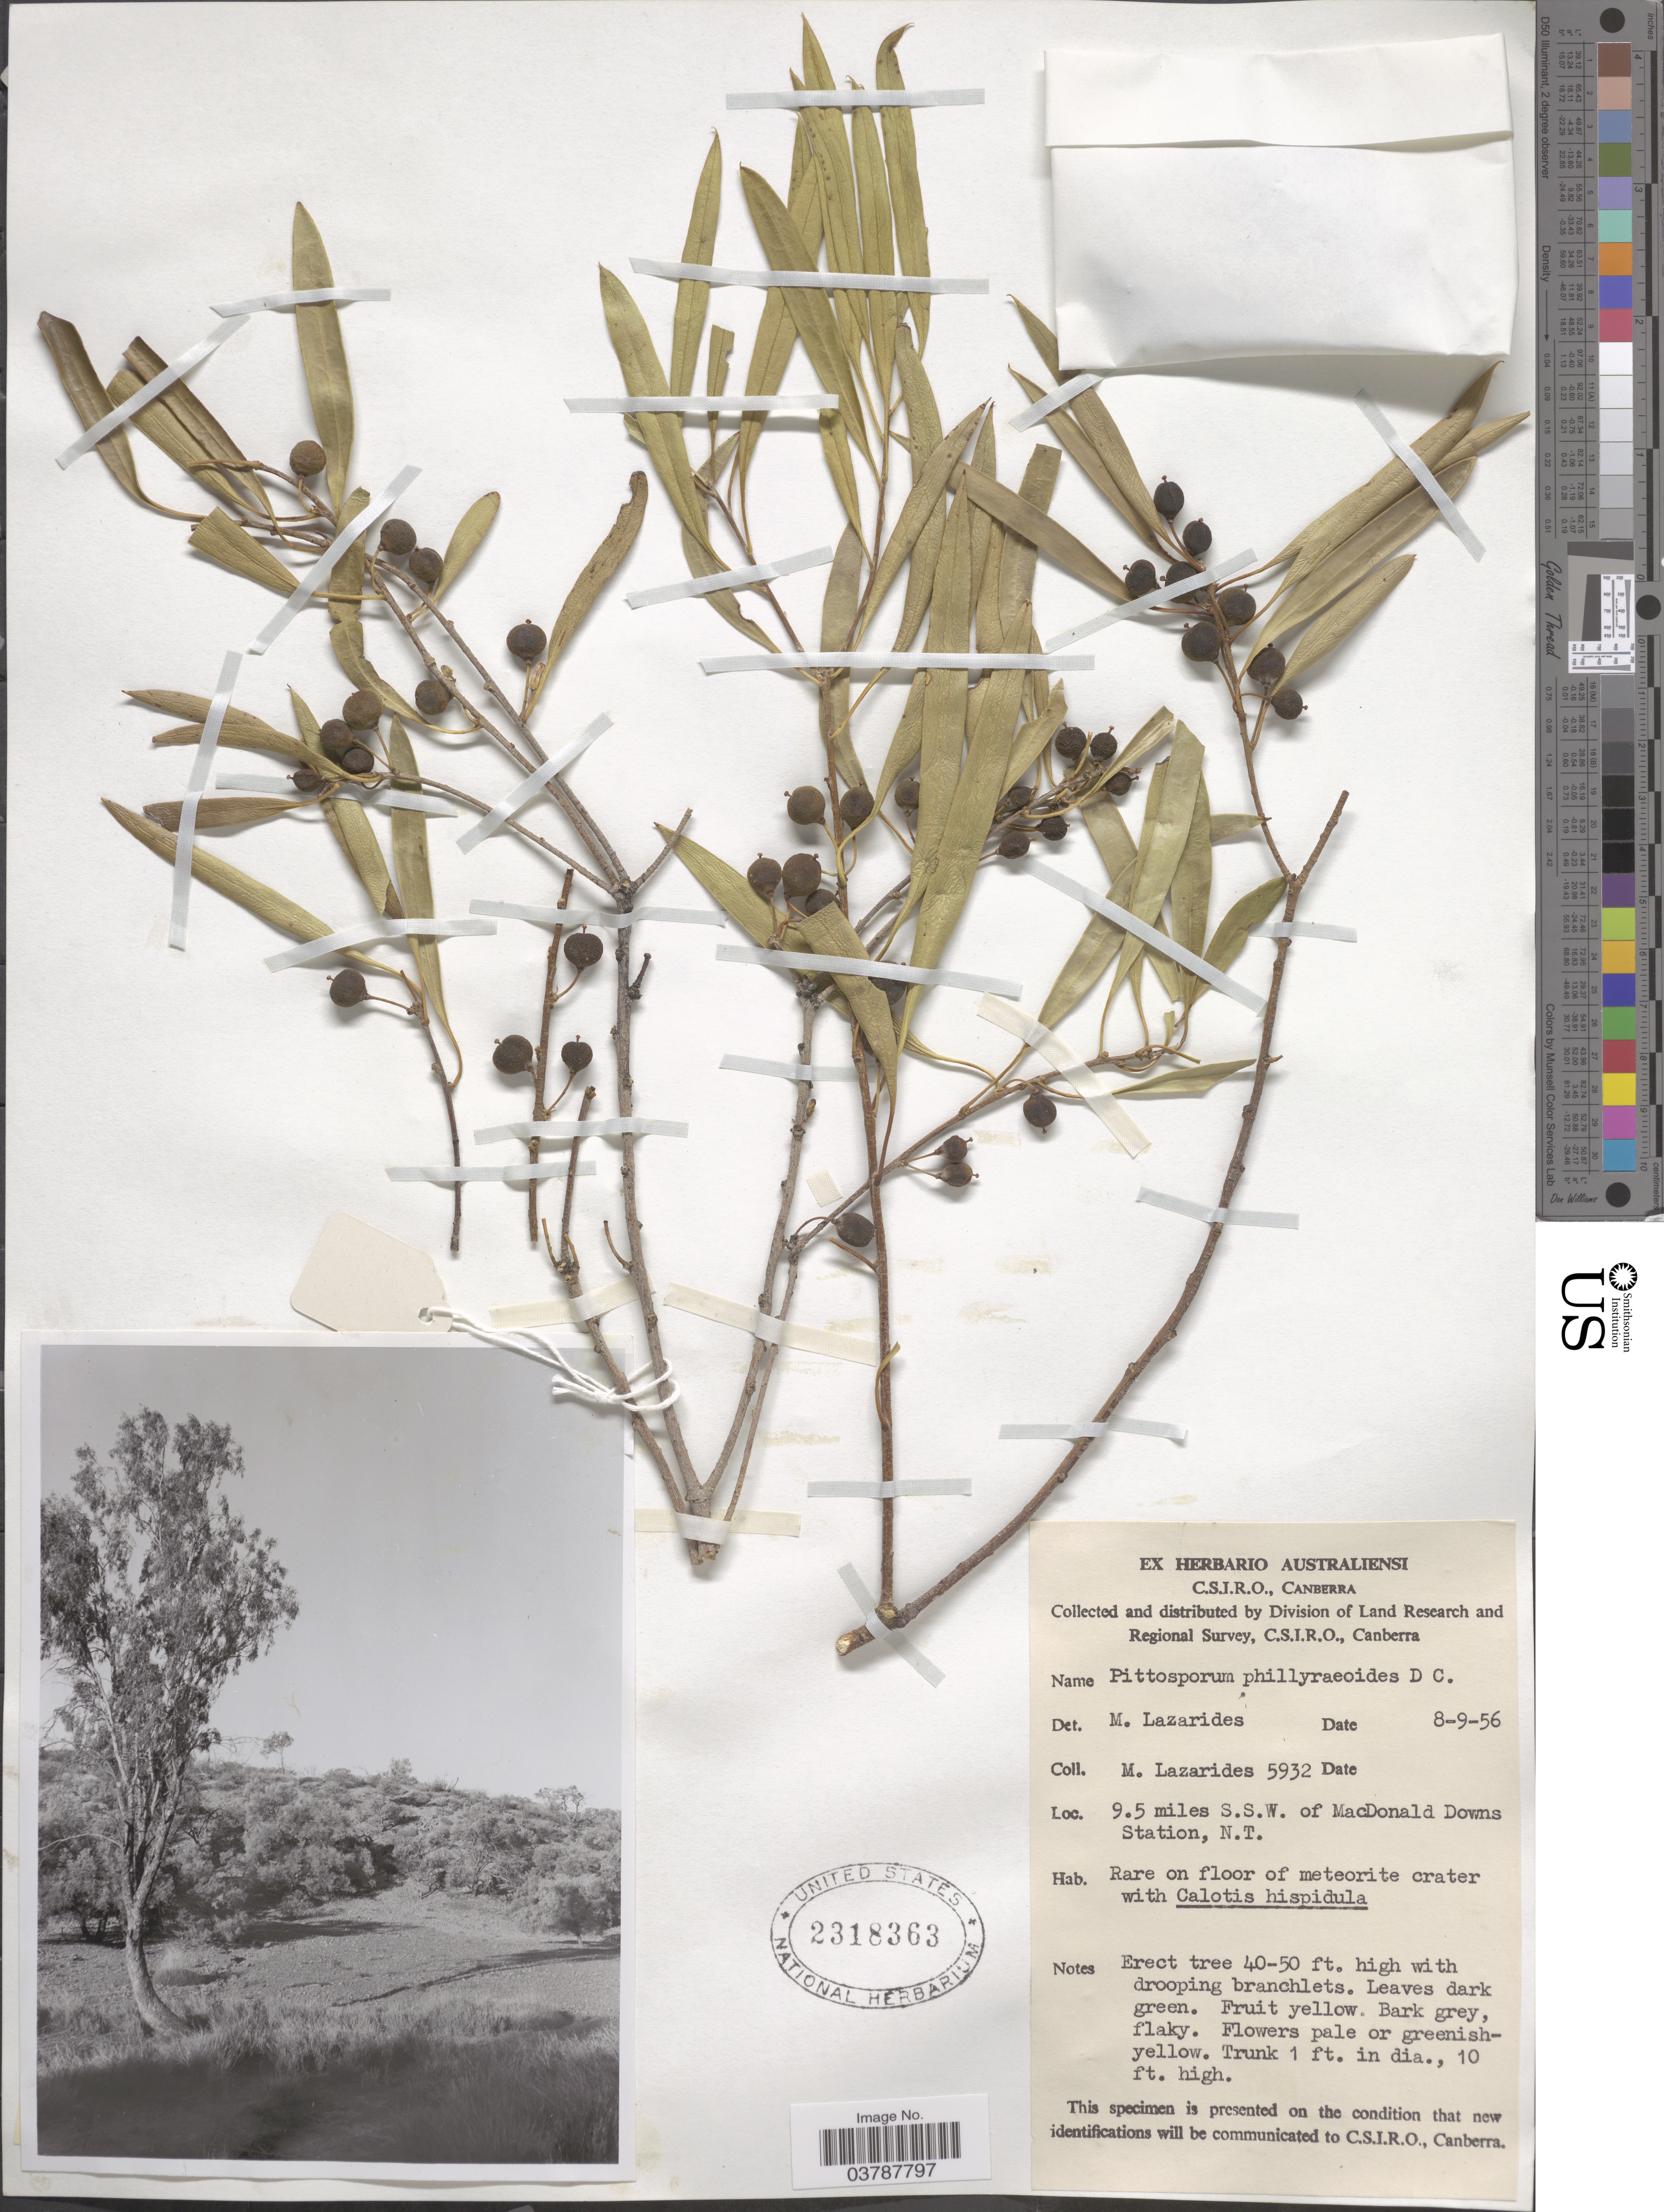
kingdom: Plantae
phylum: Tracheophyta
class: Magnoliopsida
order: Apiales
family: Pittosporaceae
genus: Pittosporum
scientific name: Pittosporum phillyreoides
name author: DC.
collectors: M. Lazarides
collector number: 5932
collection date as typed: Transcribed d/m/y: 8/9/56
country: Australia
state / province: Northern Territory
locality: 9.5 miles SSW of MacDonald Downs Station. N. T.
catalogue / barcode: US 2318363